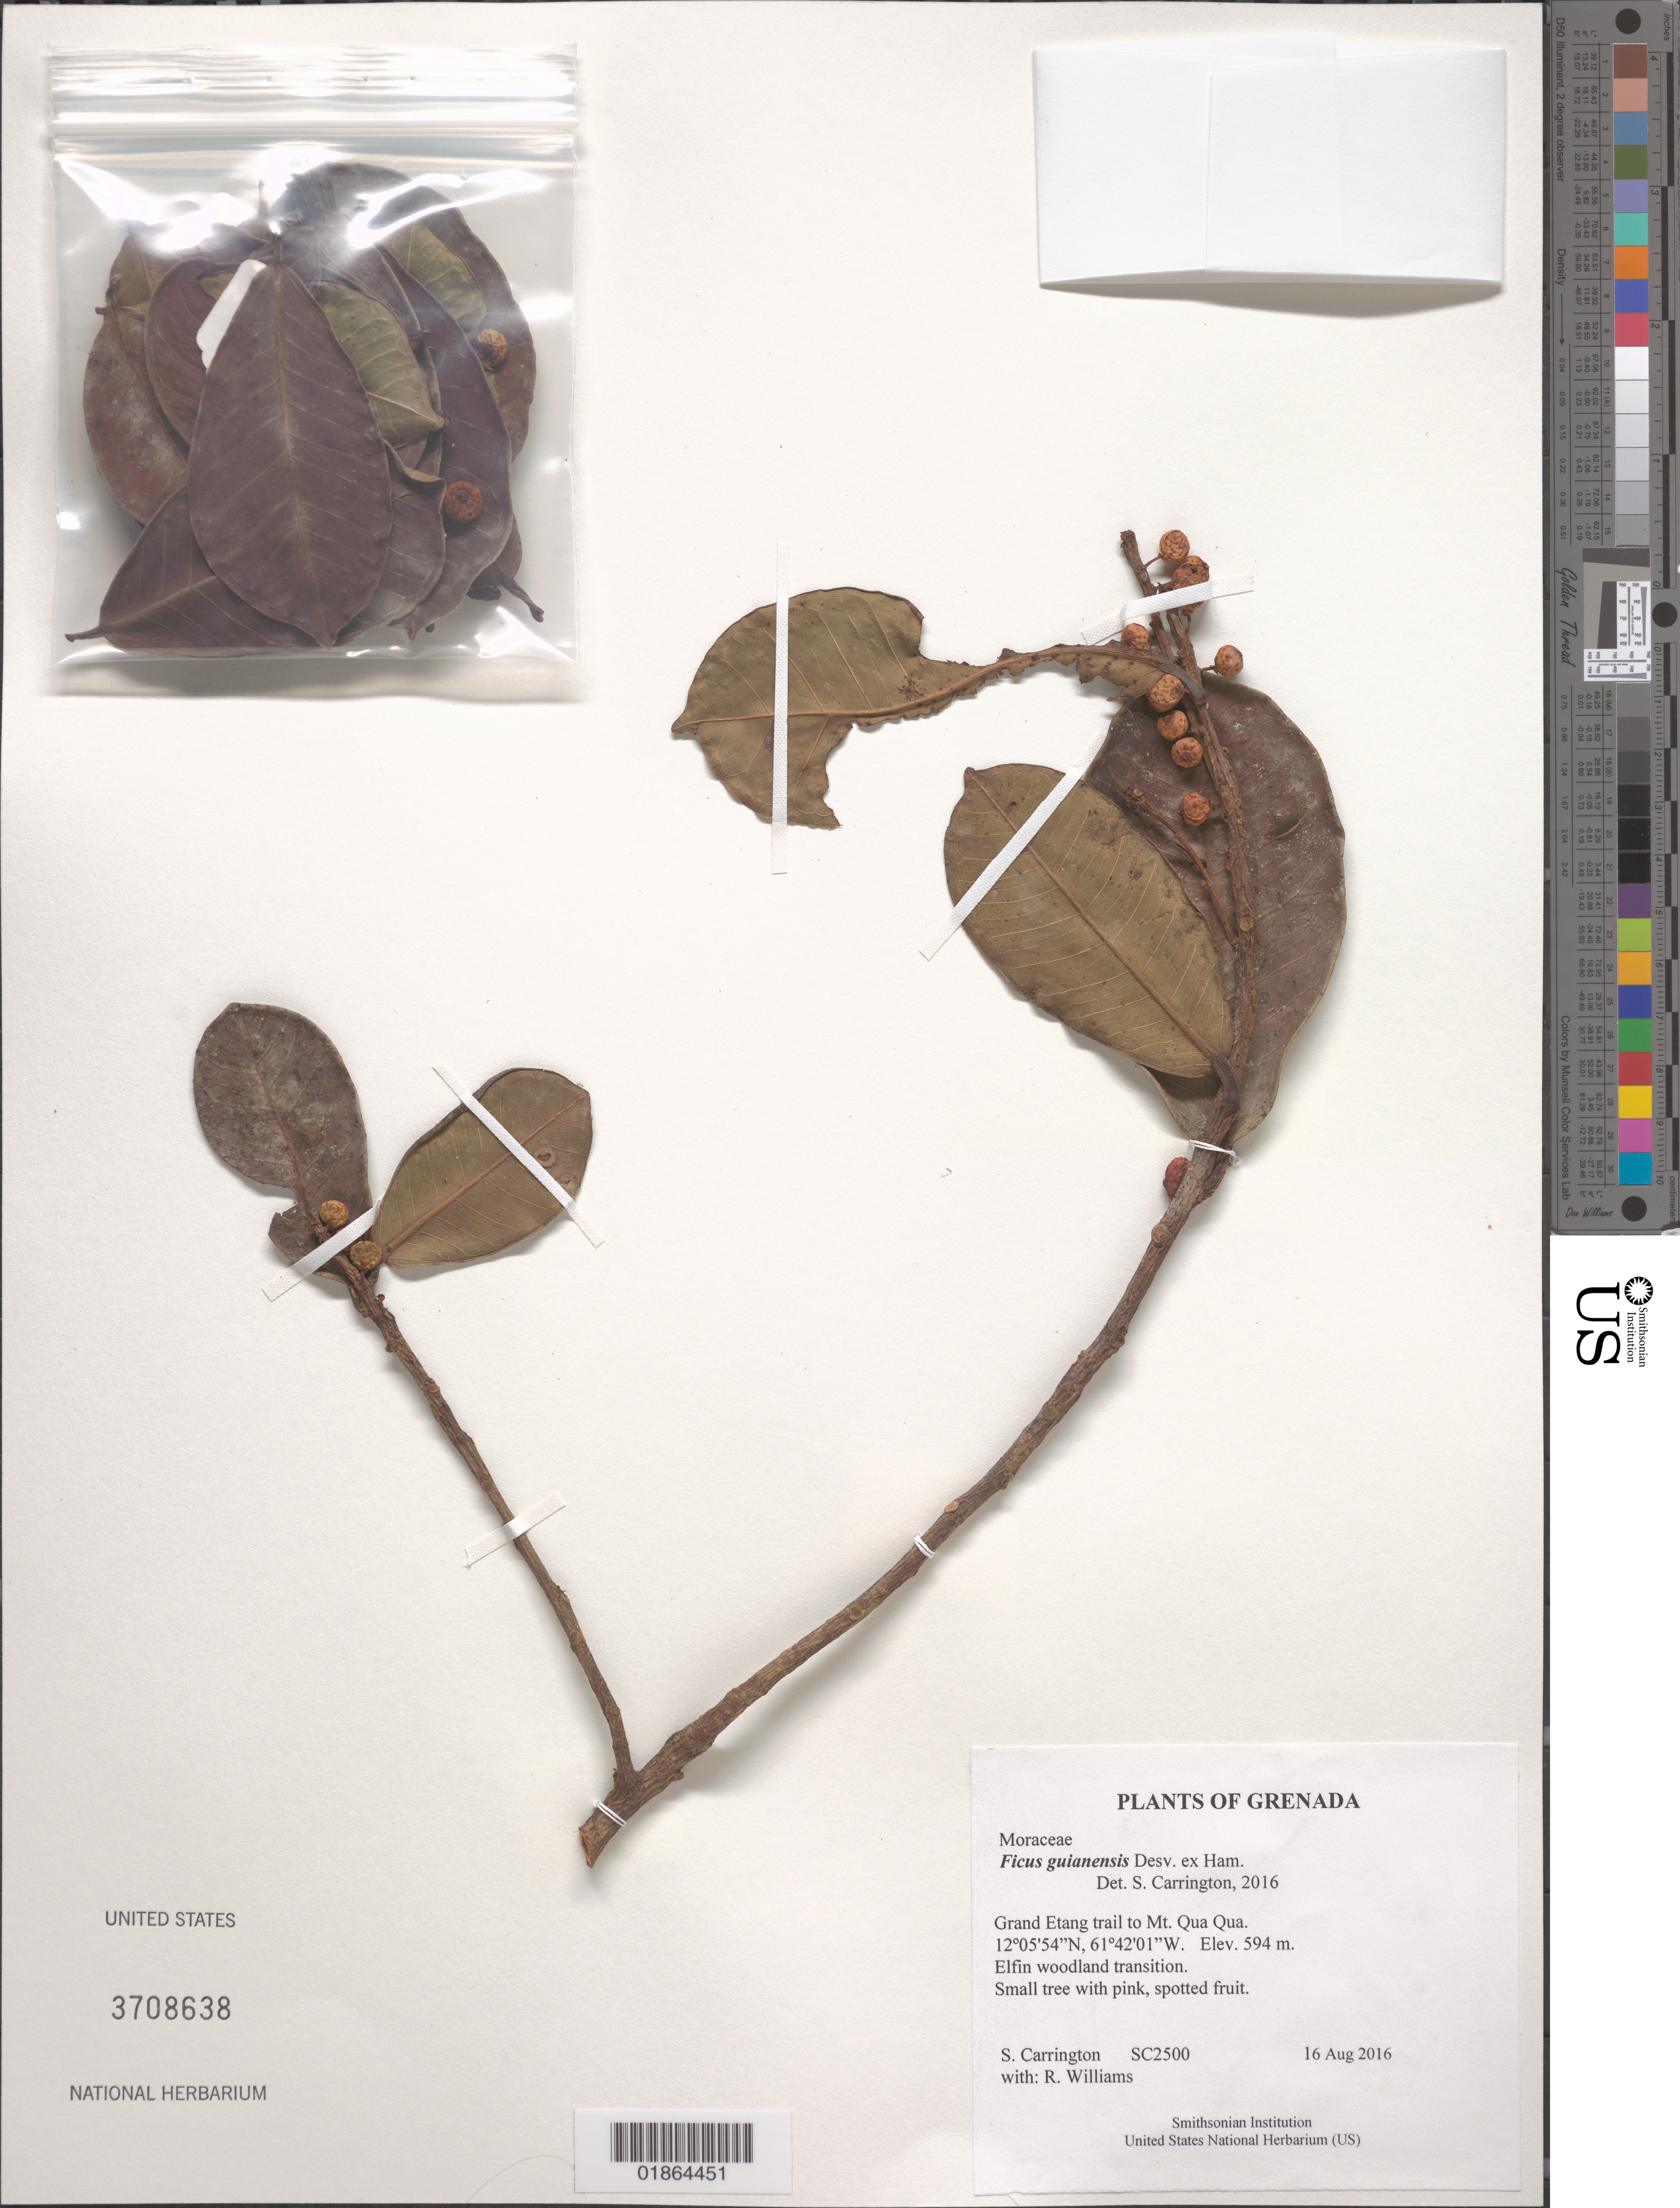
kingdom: Plantae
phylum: Tracheophyta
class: Magnoliopsida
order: Rosales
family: Moraceae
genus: Ficus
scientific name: Ficus guianensis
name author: Desv. ex Ham.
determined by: Carrington, C. M. S.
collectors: C. M. S. Carrington & R. Williams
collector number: SC2500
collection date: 2016-08-16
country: Grenada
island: Grenada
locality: Grand Etang trail to Mt. Qua Qua.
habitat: Elfin woodland transition.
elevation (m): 594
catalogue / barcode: US 3708638